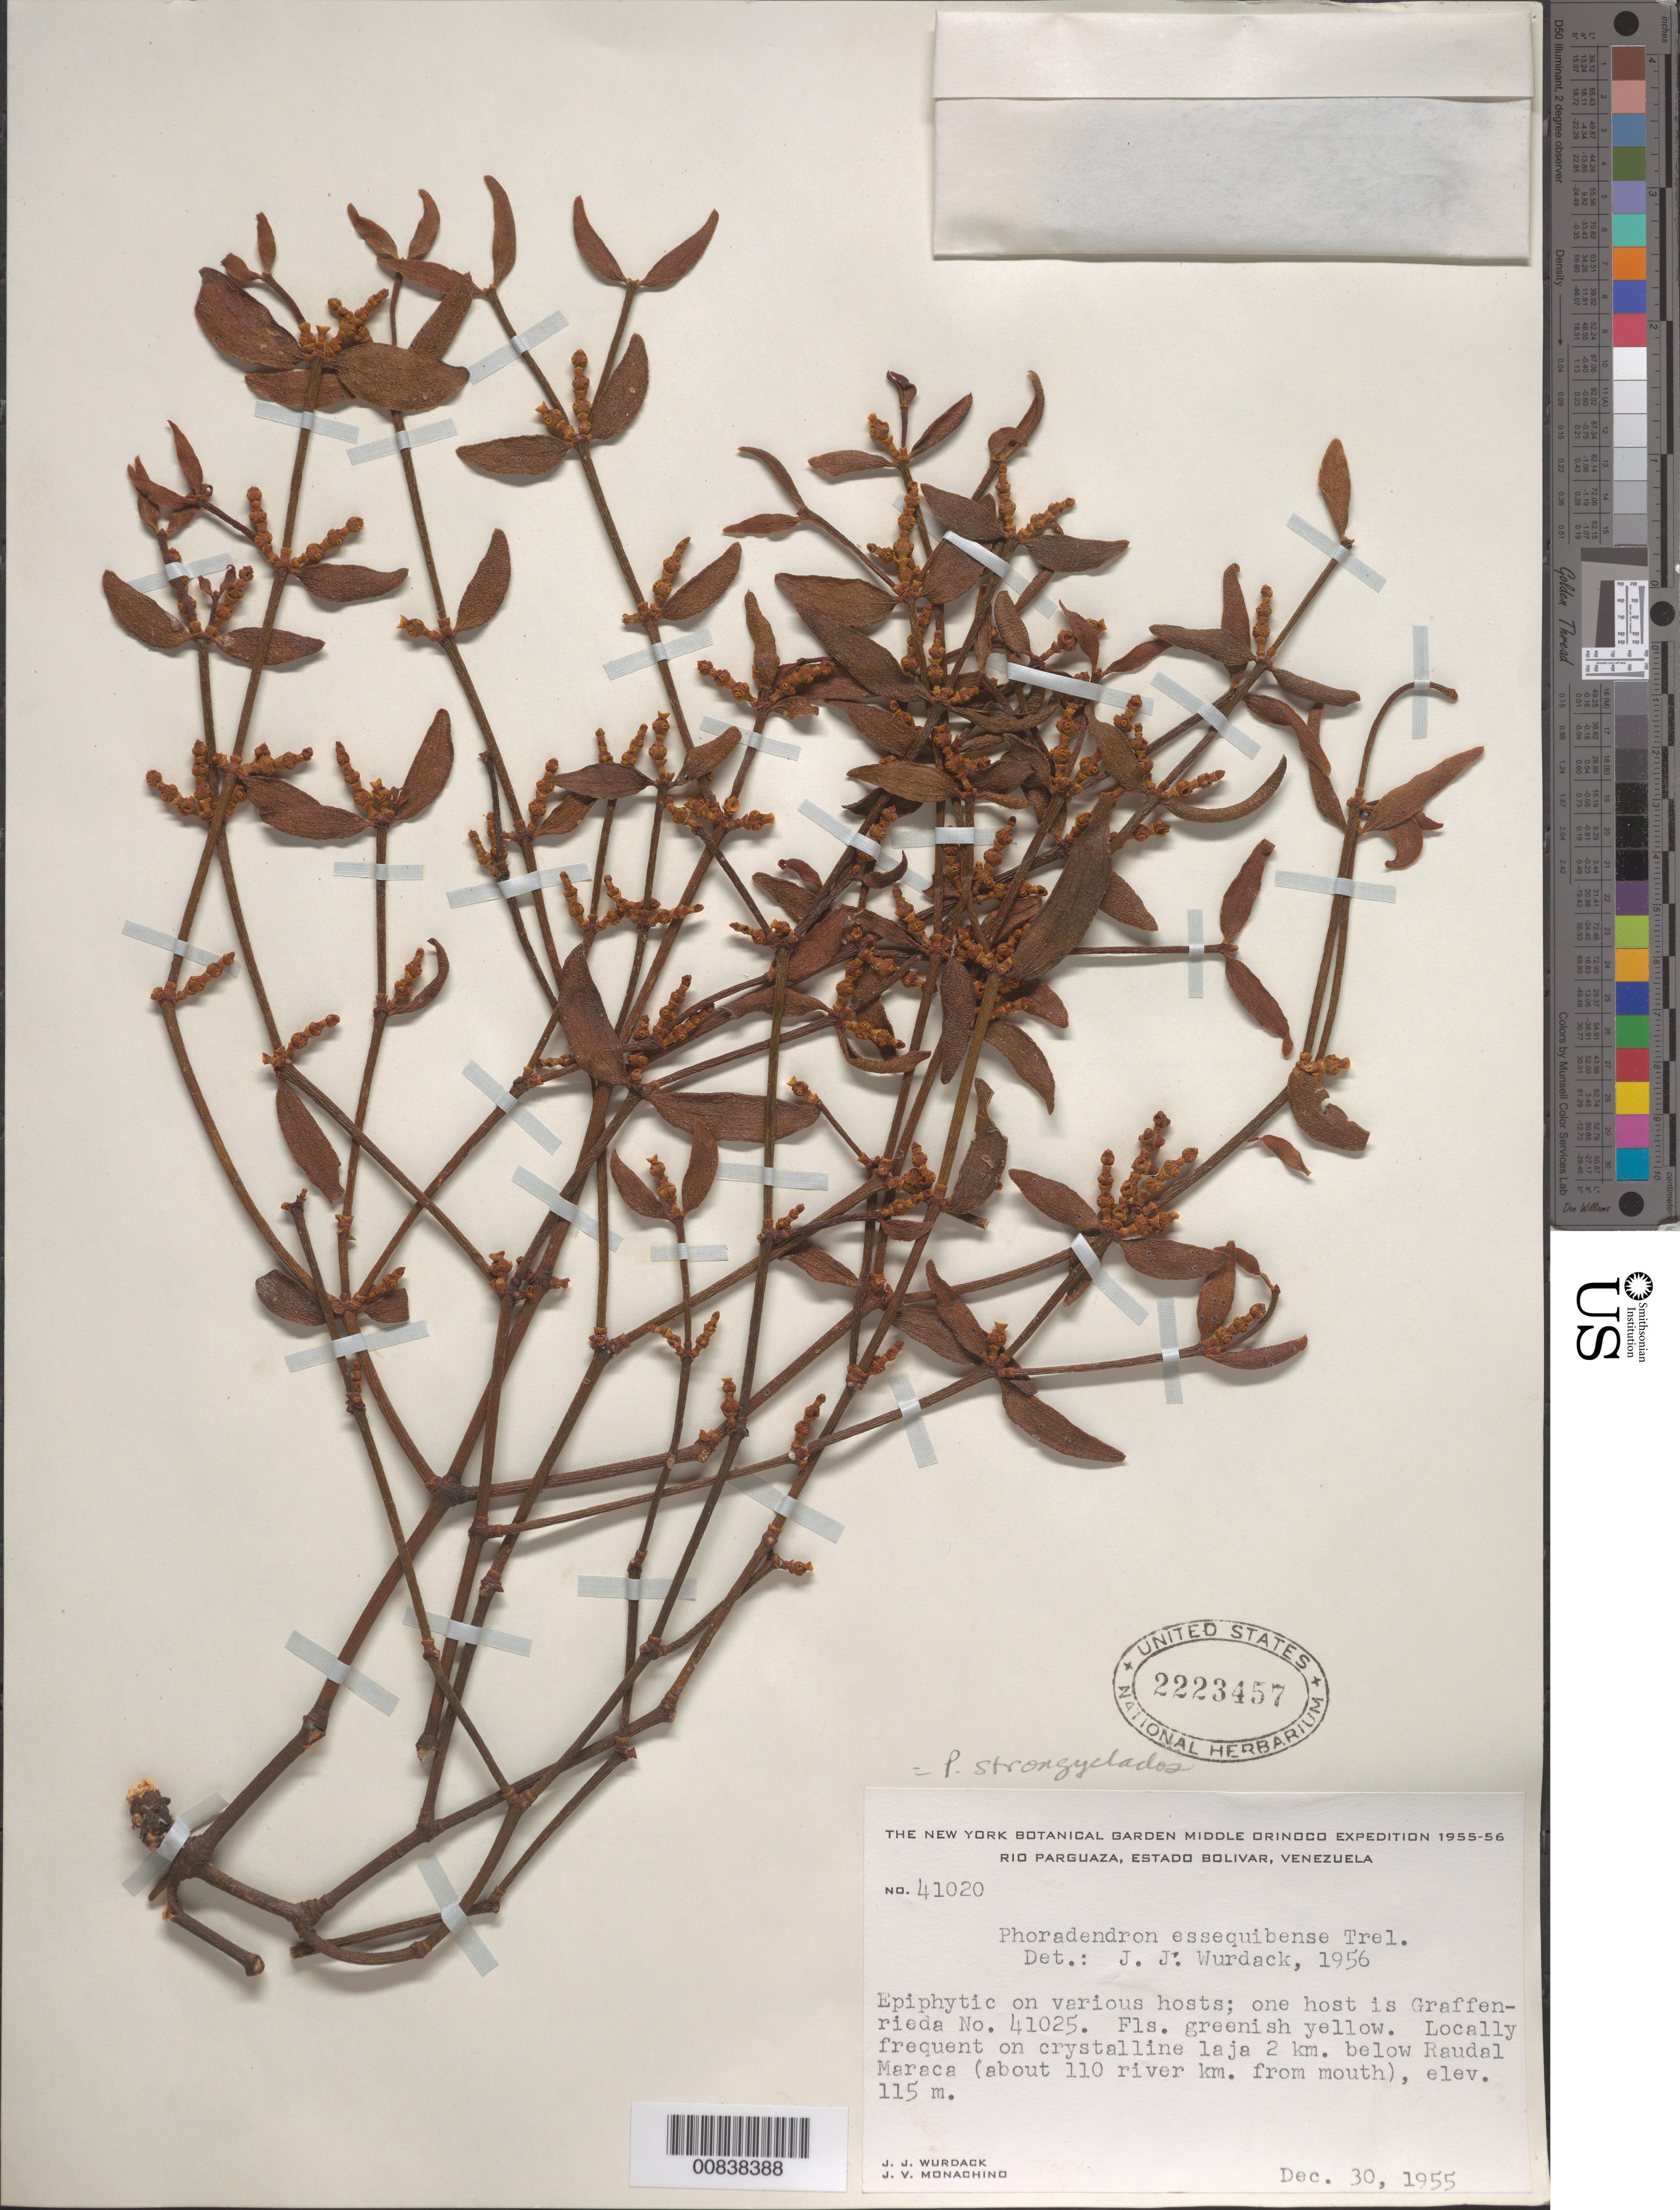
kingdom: Plantae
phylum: Tracheophyta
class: Magnoliopsida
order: Santalales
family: Viscaceae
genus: Phoradendron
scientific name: Phoradendron strongyloclados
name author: Eichler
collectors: J. J. Wurdack & J. V. Monachino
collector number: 41020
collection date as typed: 30-Dec-55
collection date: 1955-12-30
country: Venezuela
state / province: Bolívar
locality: Río Parguaza, 2 km below Raudal Maraca (about 110 river km from mouth)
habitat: On various hosts, one host is Graffenrieda no.41025; on crystalline laja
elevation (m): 115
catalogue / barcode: US 2223457